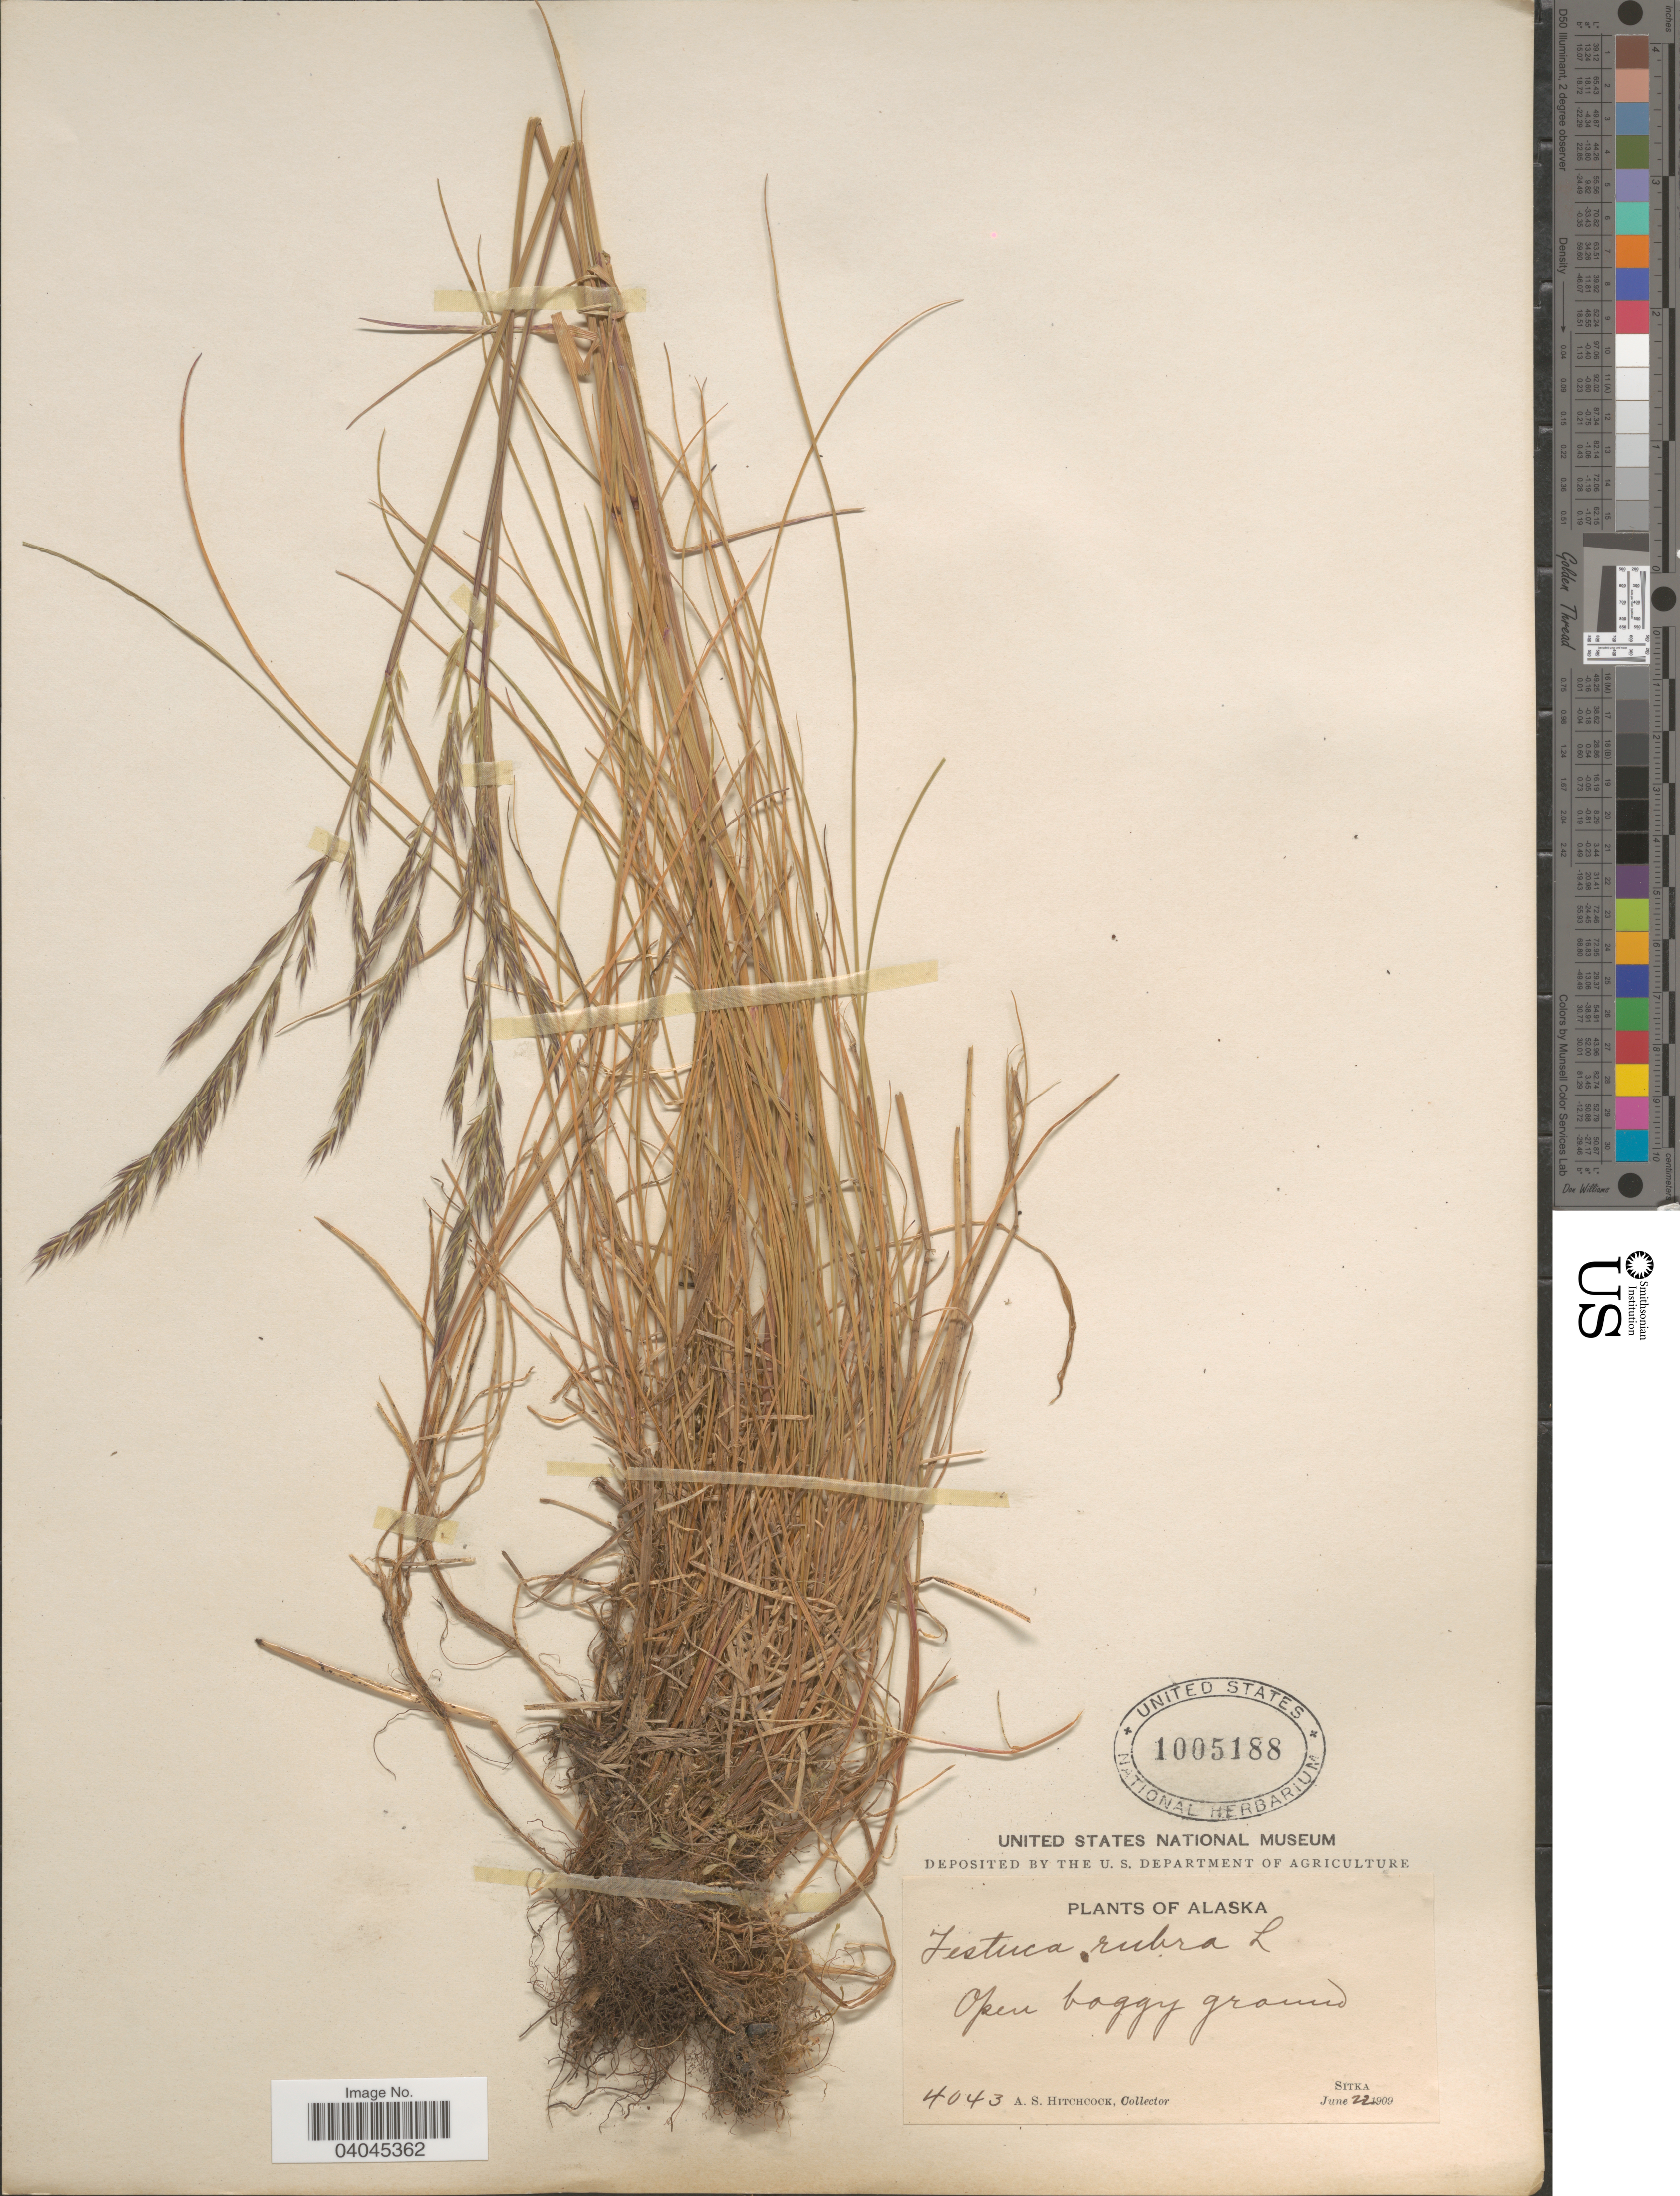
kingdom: Plantae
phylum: Tracheophyta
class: Liliopsida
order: Poales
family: Poaceae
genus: Festuca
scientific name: Festuca rubra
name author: L.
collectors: A. S. Hitchcock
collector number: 4043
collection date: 1909-06-22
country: United States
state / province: Alaska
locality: Sitka.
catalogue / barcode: US 1005188